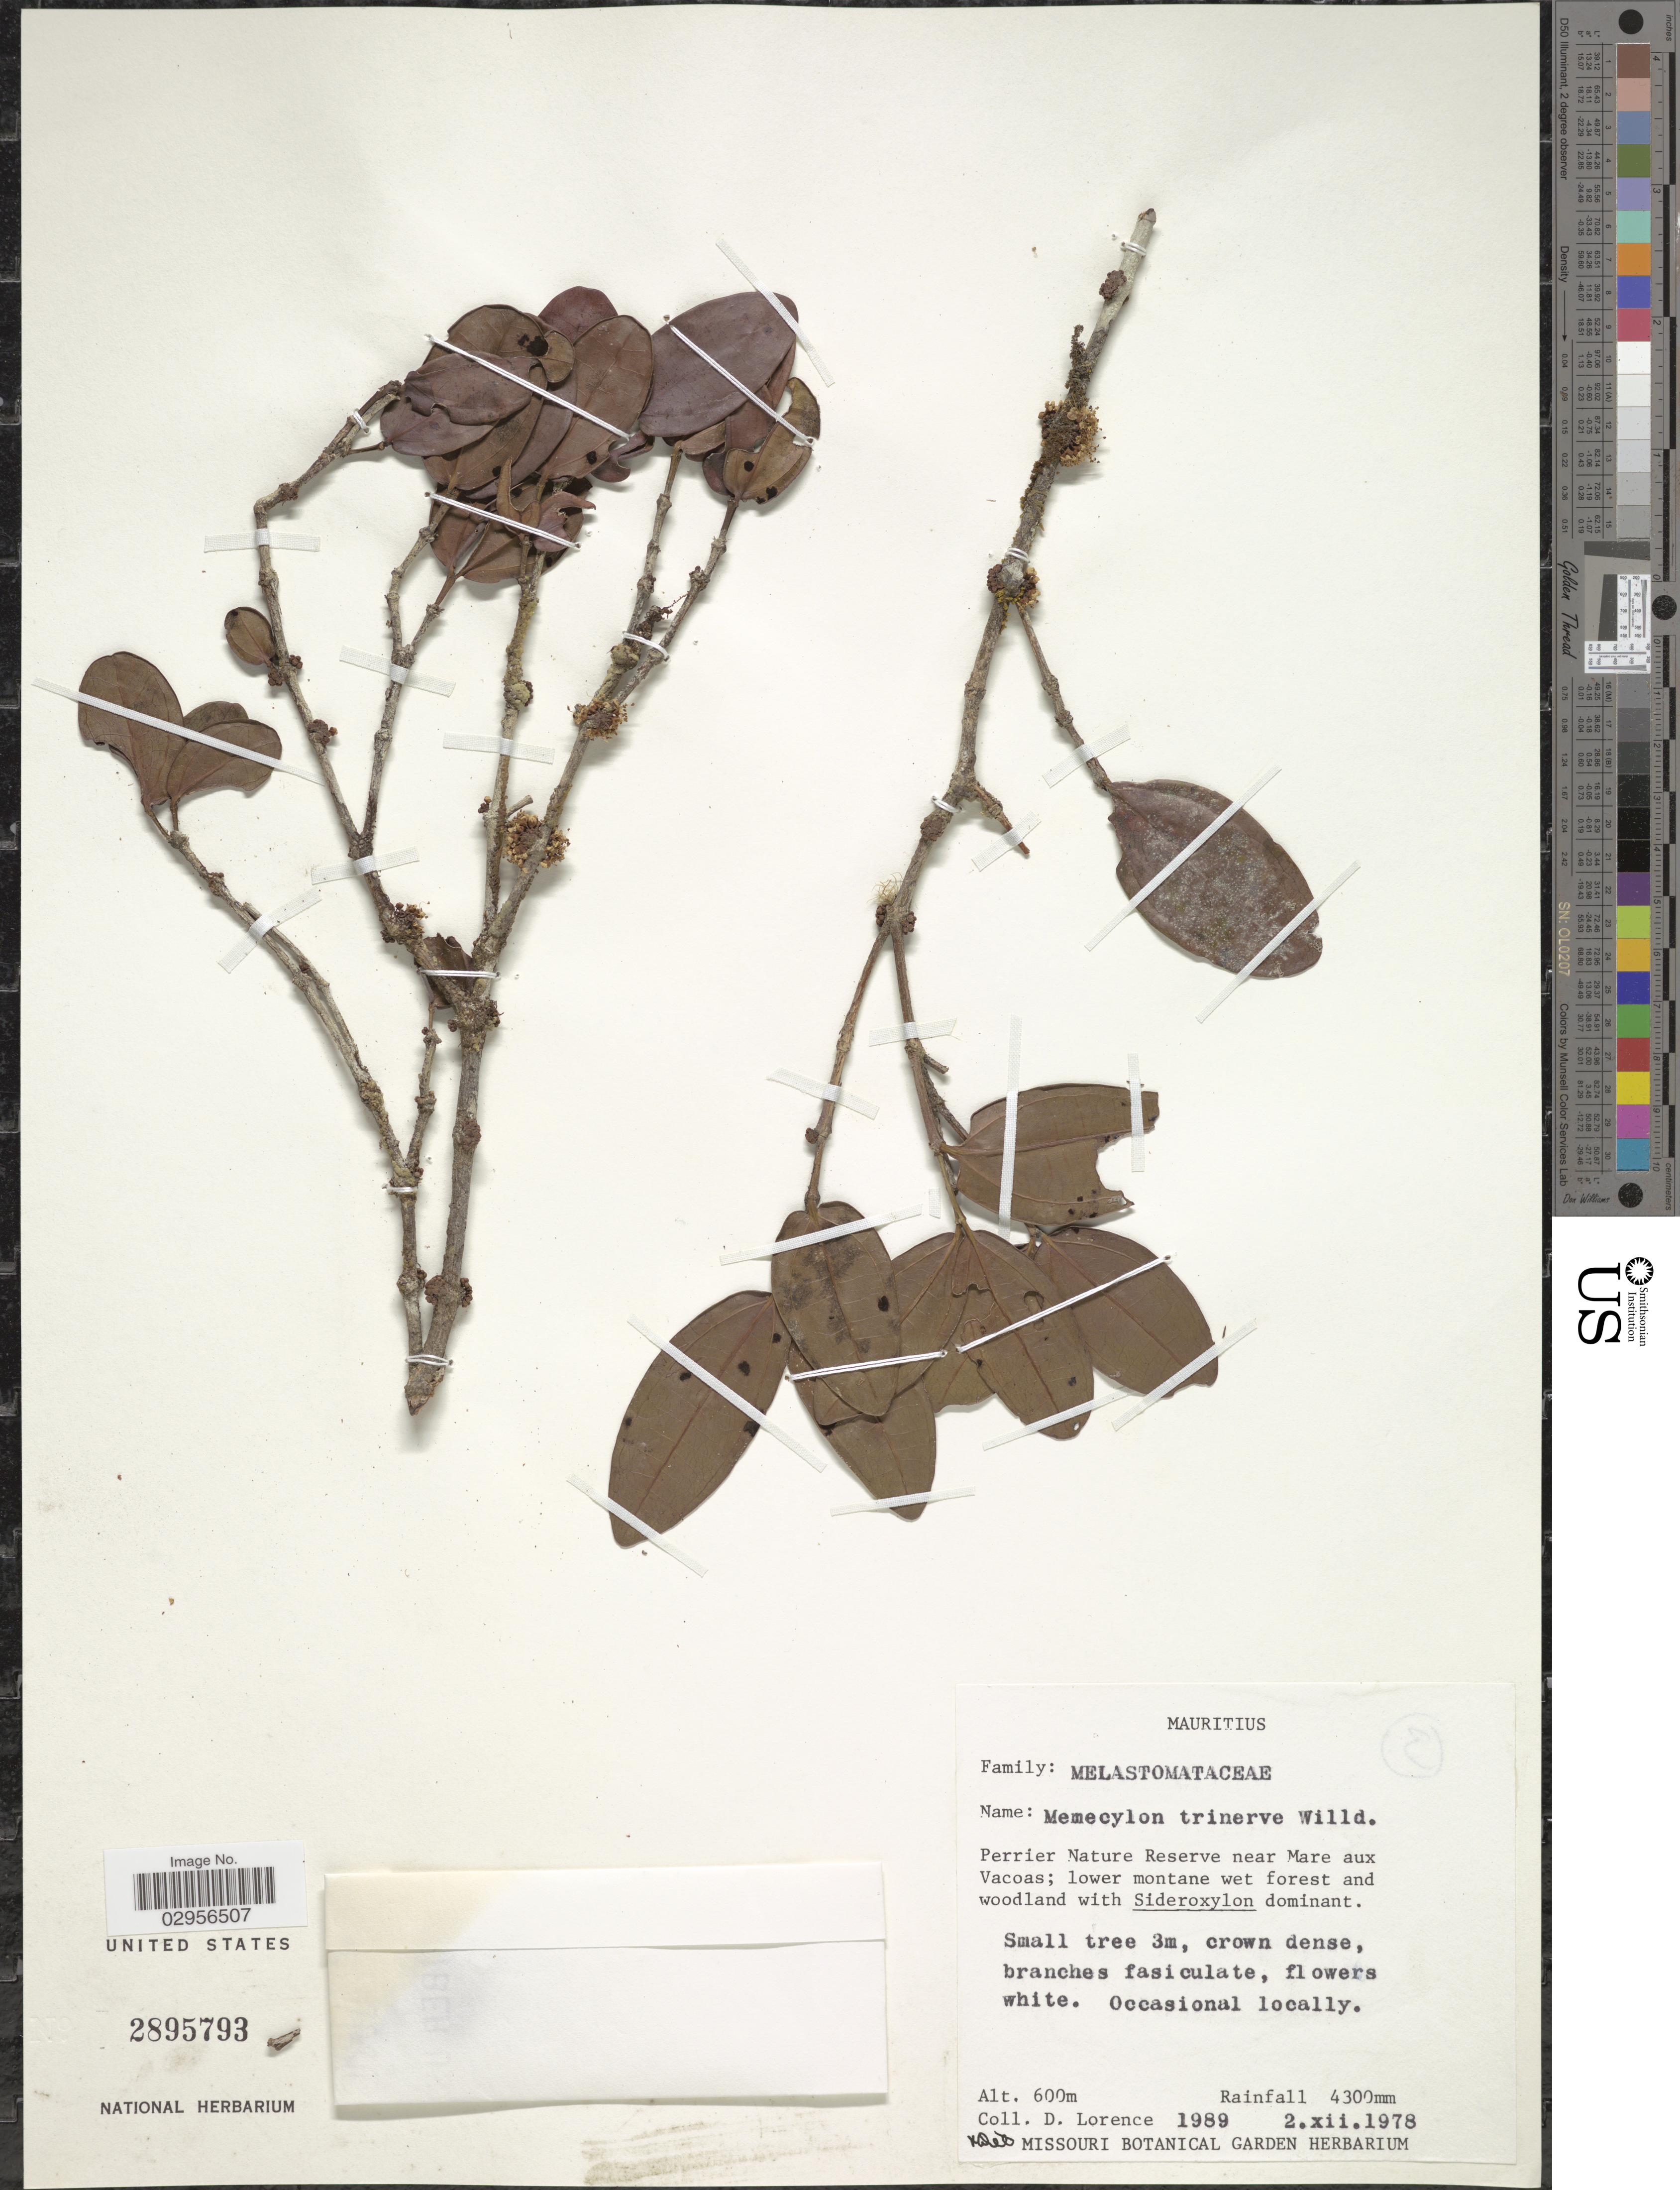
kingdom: Plantae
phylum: Tracheophyta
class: Magnoliopsida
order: Myrtales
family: Melastomataceae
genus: Memecylon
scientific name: Memecylon trinerve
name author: DC.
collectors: D. Lorence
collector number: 1989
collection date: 1978-12-02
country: Mauritius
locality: Perrier Nature Reserve near Mare aux Vacoas.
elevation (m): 600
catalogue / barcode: US 2895793